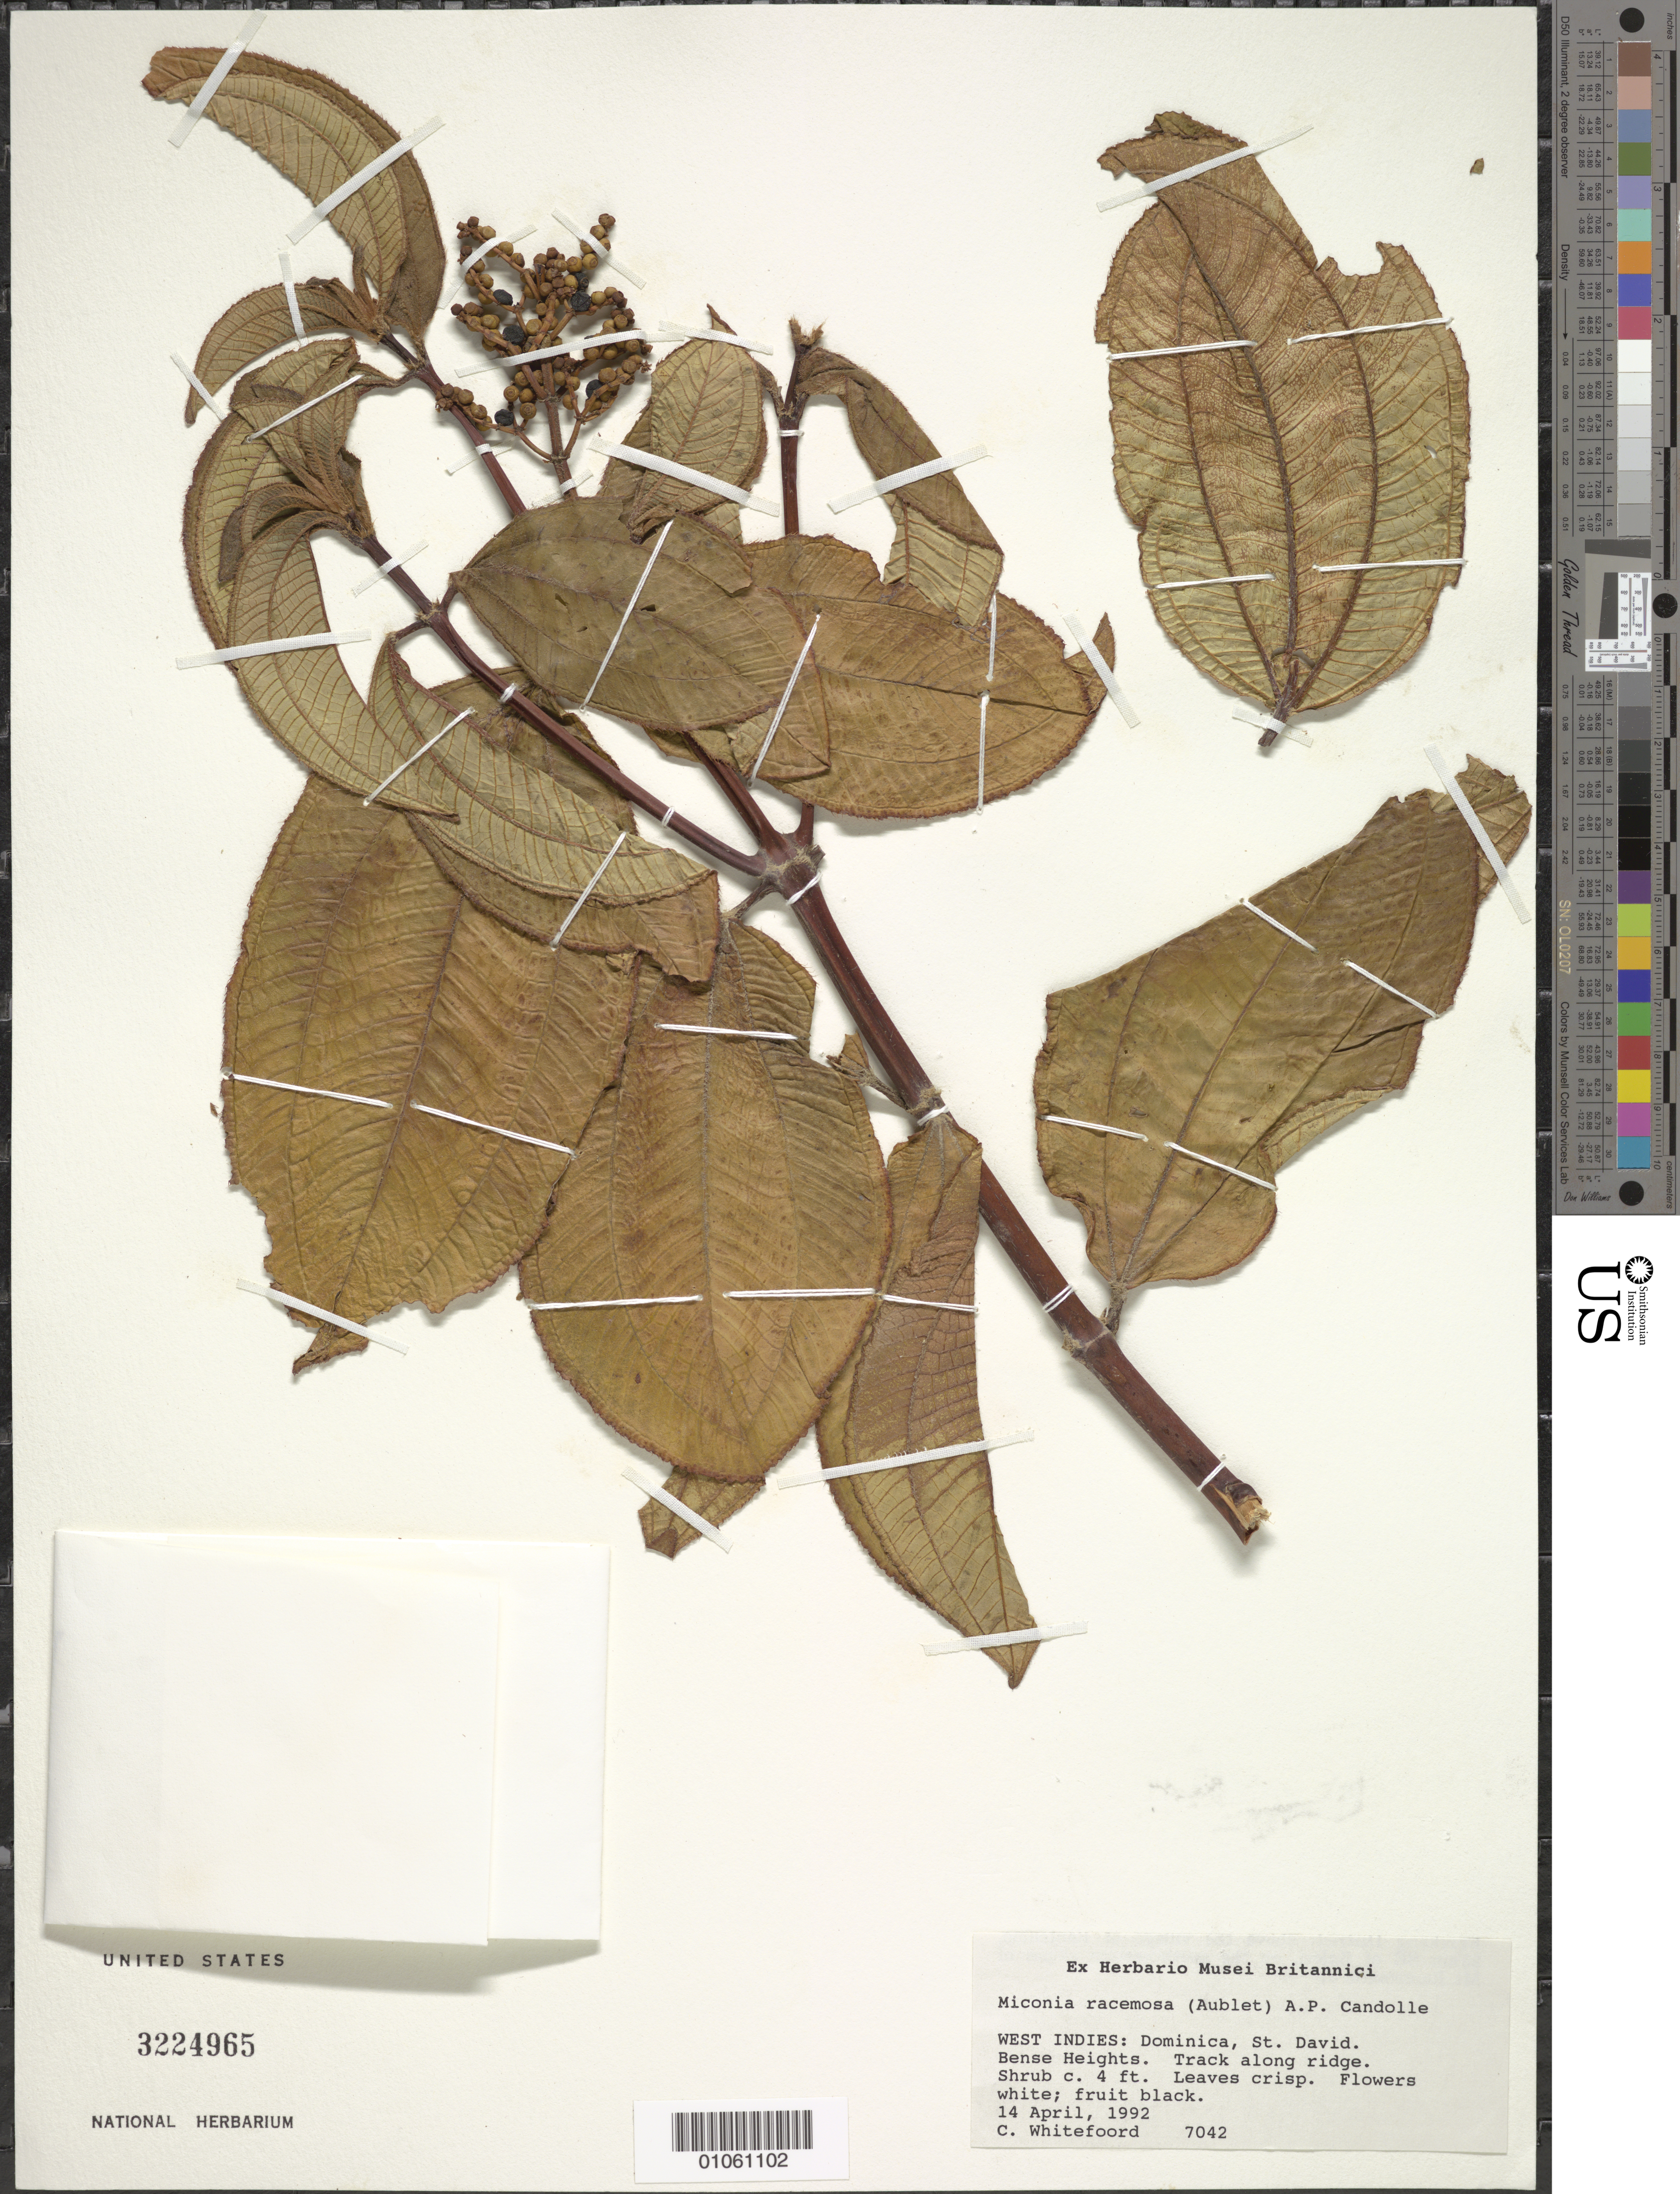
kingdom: Plantae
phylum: Tracheophyta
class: Magnoliopsida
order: Myrtales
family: Melastomataceae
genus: Miconia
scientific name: Miconia racemosa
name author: (Aubl.) DC.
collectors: C. Whitefoord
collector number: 7042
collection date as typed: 14 Apr 1992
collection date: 1992-04-14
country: Dominica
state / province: St. David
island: Dominica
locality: Bense Heights, track along ridge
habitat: Track along ridge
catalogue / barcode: US 3224965